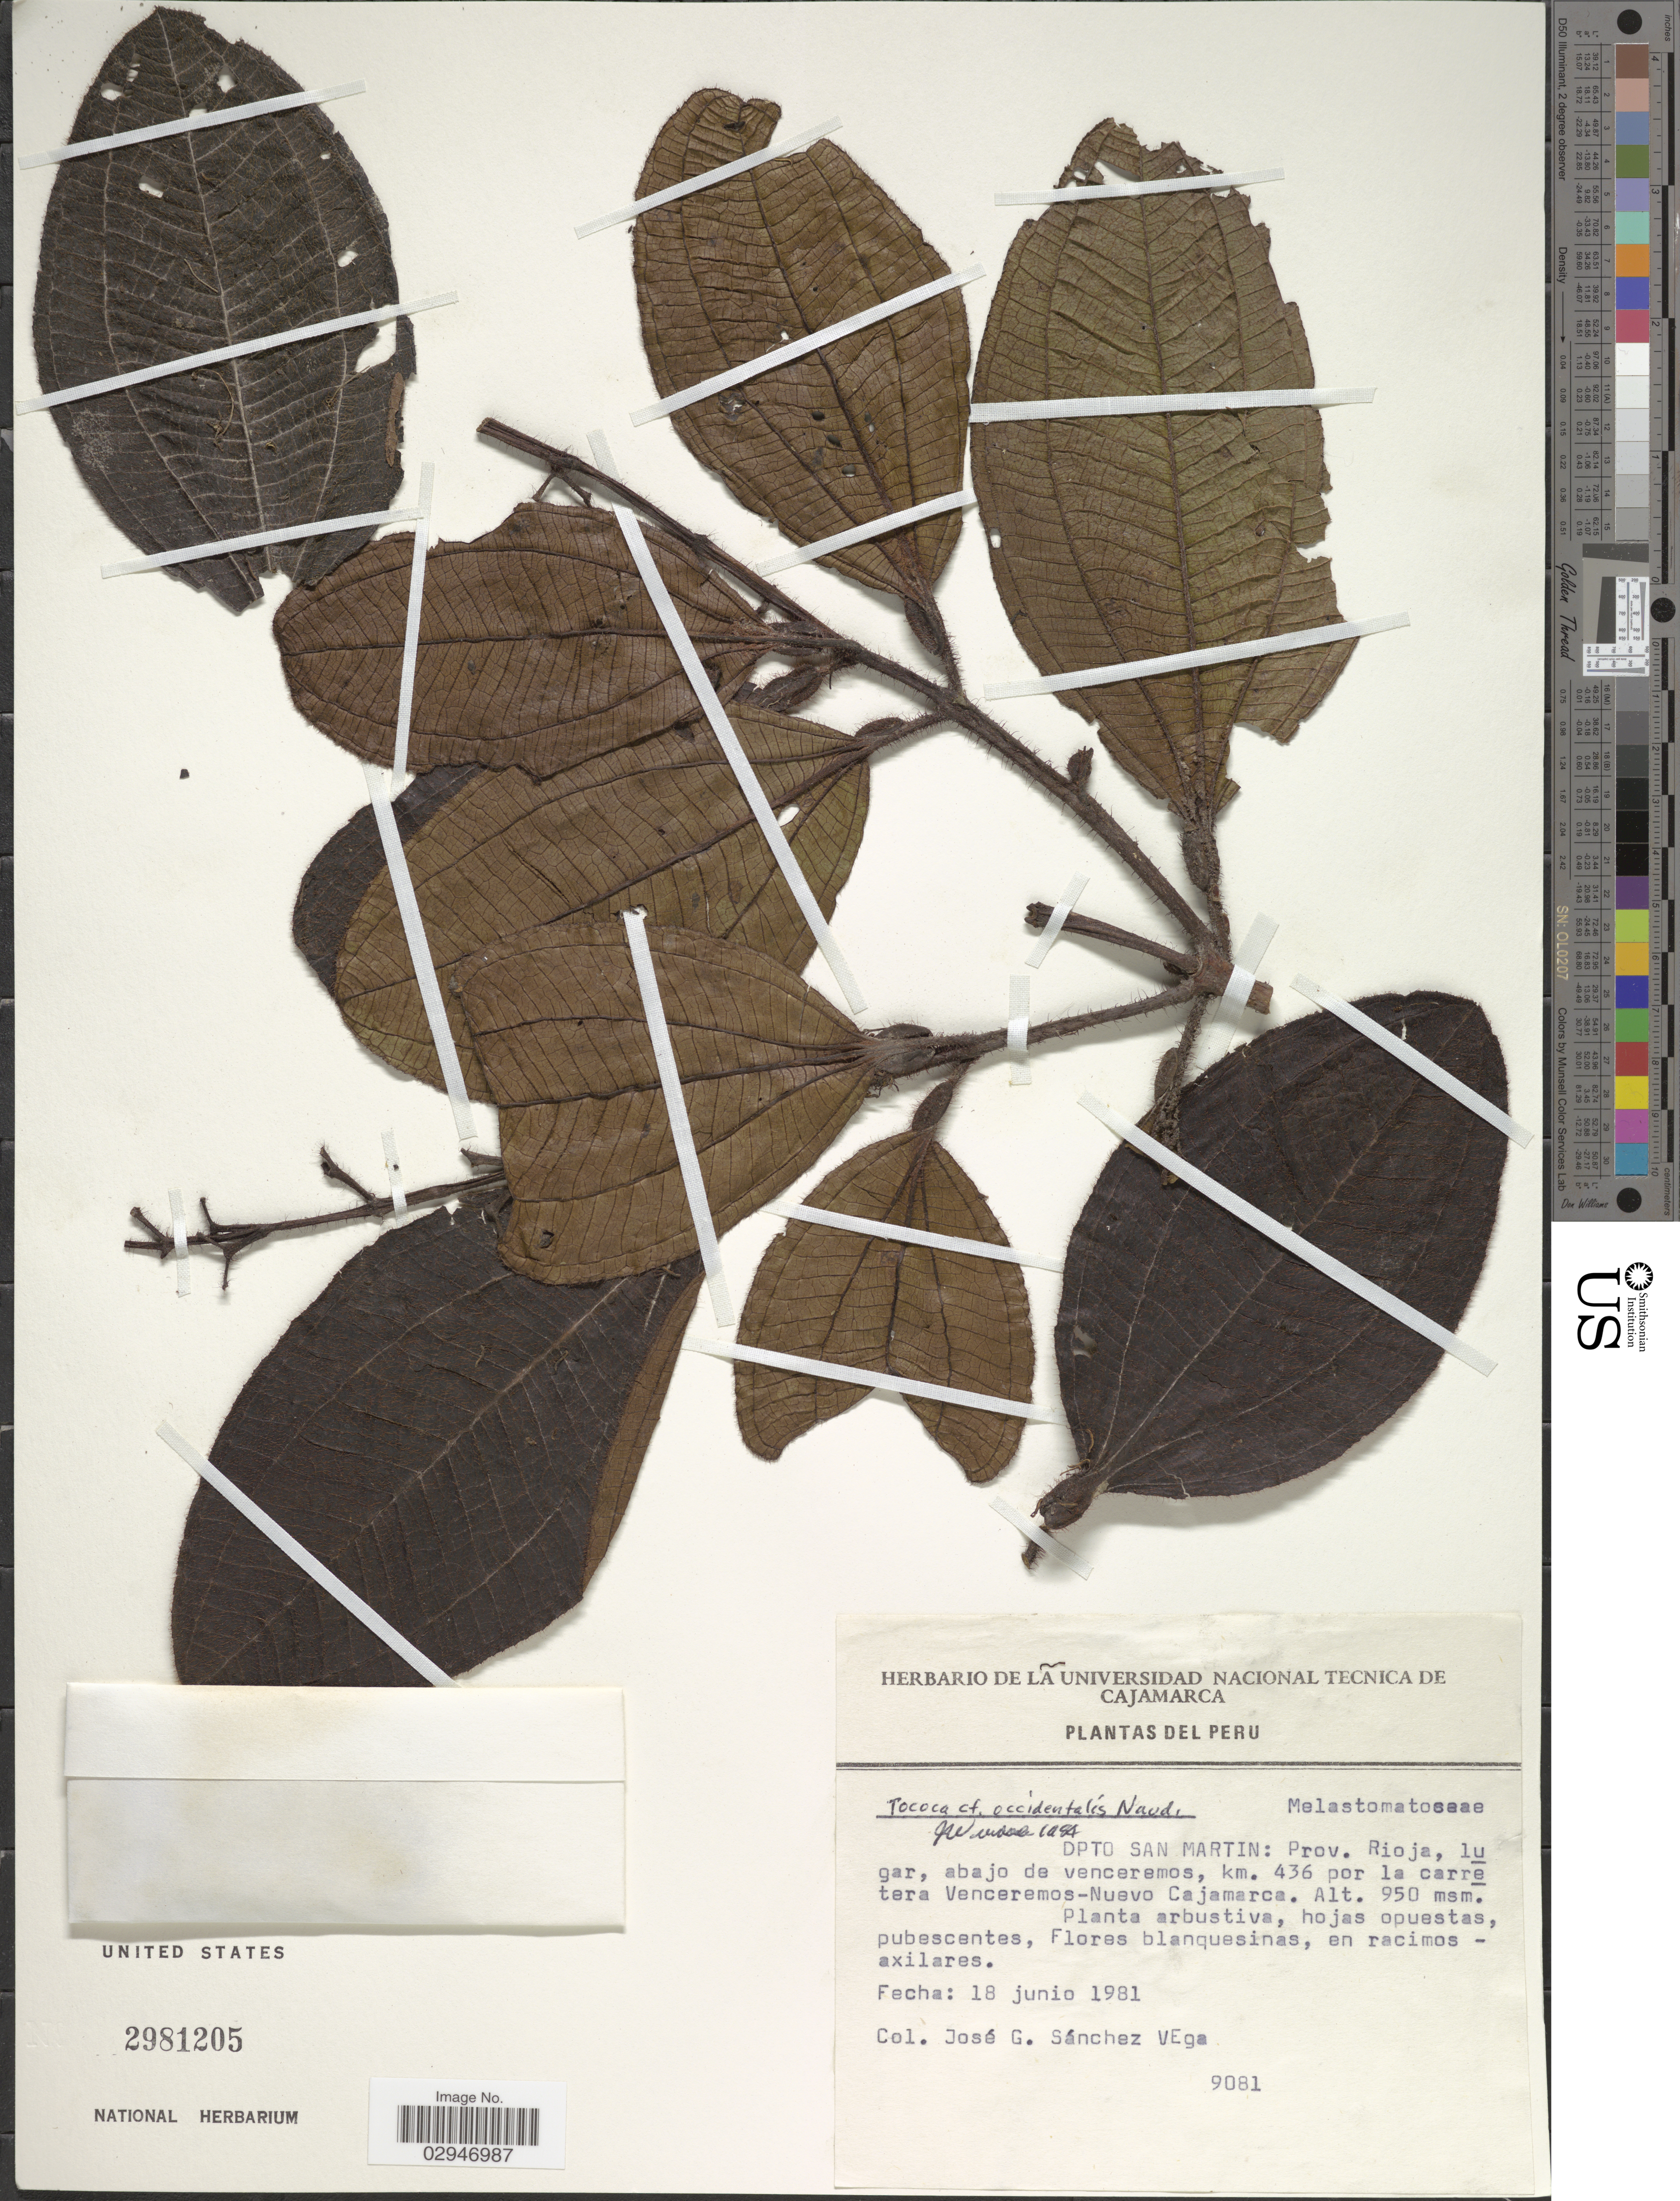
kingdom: Plantae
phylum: Tracheophyta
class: Magnoliopsida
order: Myrtales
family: Melastomataceae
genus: Tococa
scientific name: Tococa occidentalis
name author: Naudin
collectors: J. Sanchez V.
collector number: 9081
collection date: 1981-06-18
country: Peru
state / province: San Martín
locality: Dpto San Martin: Prov. Rioja, lugar, abajo de venceremos, km. 436 por la carretera Venceremos-Nuevo Cajamarca.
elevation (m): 950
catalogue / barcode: US 2981205